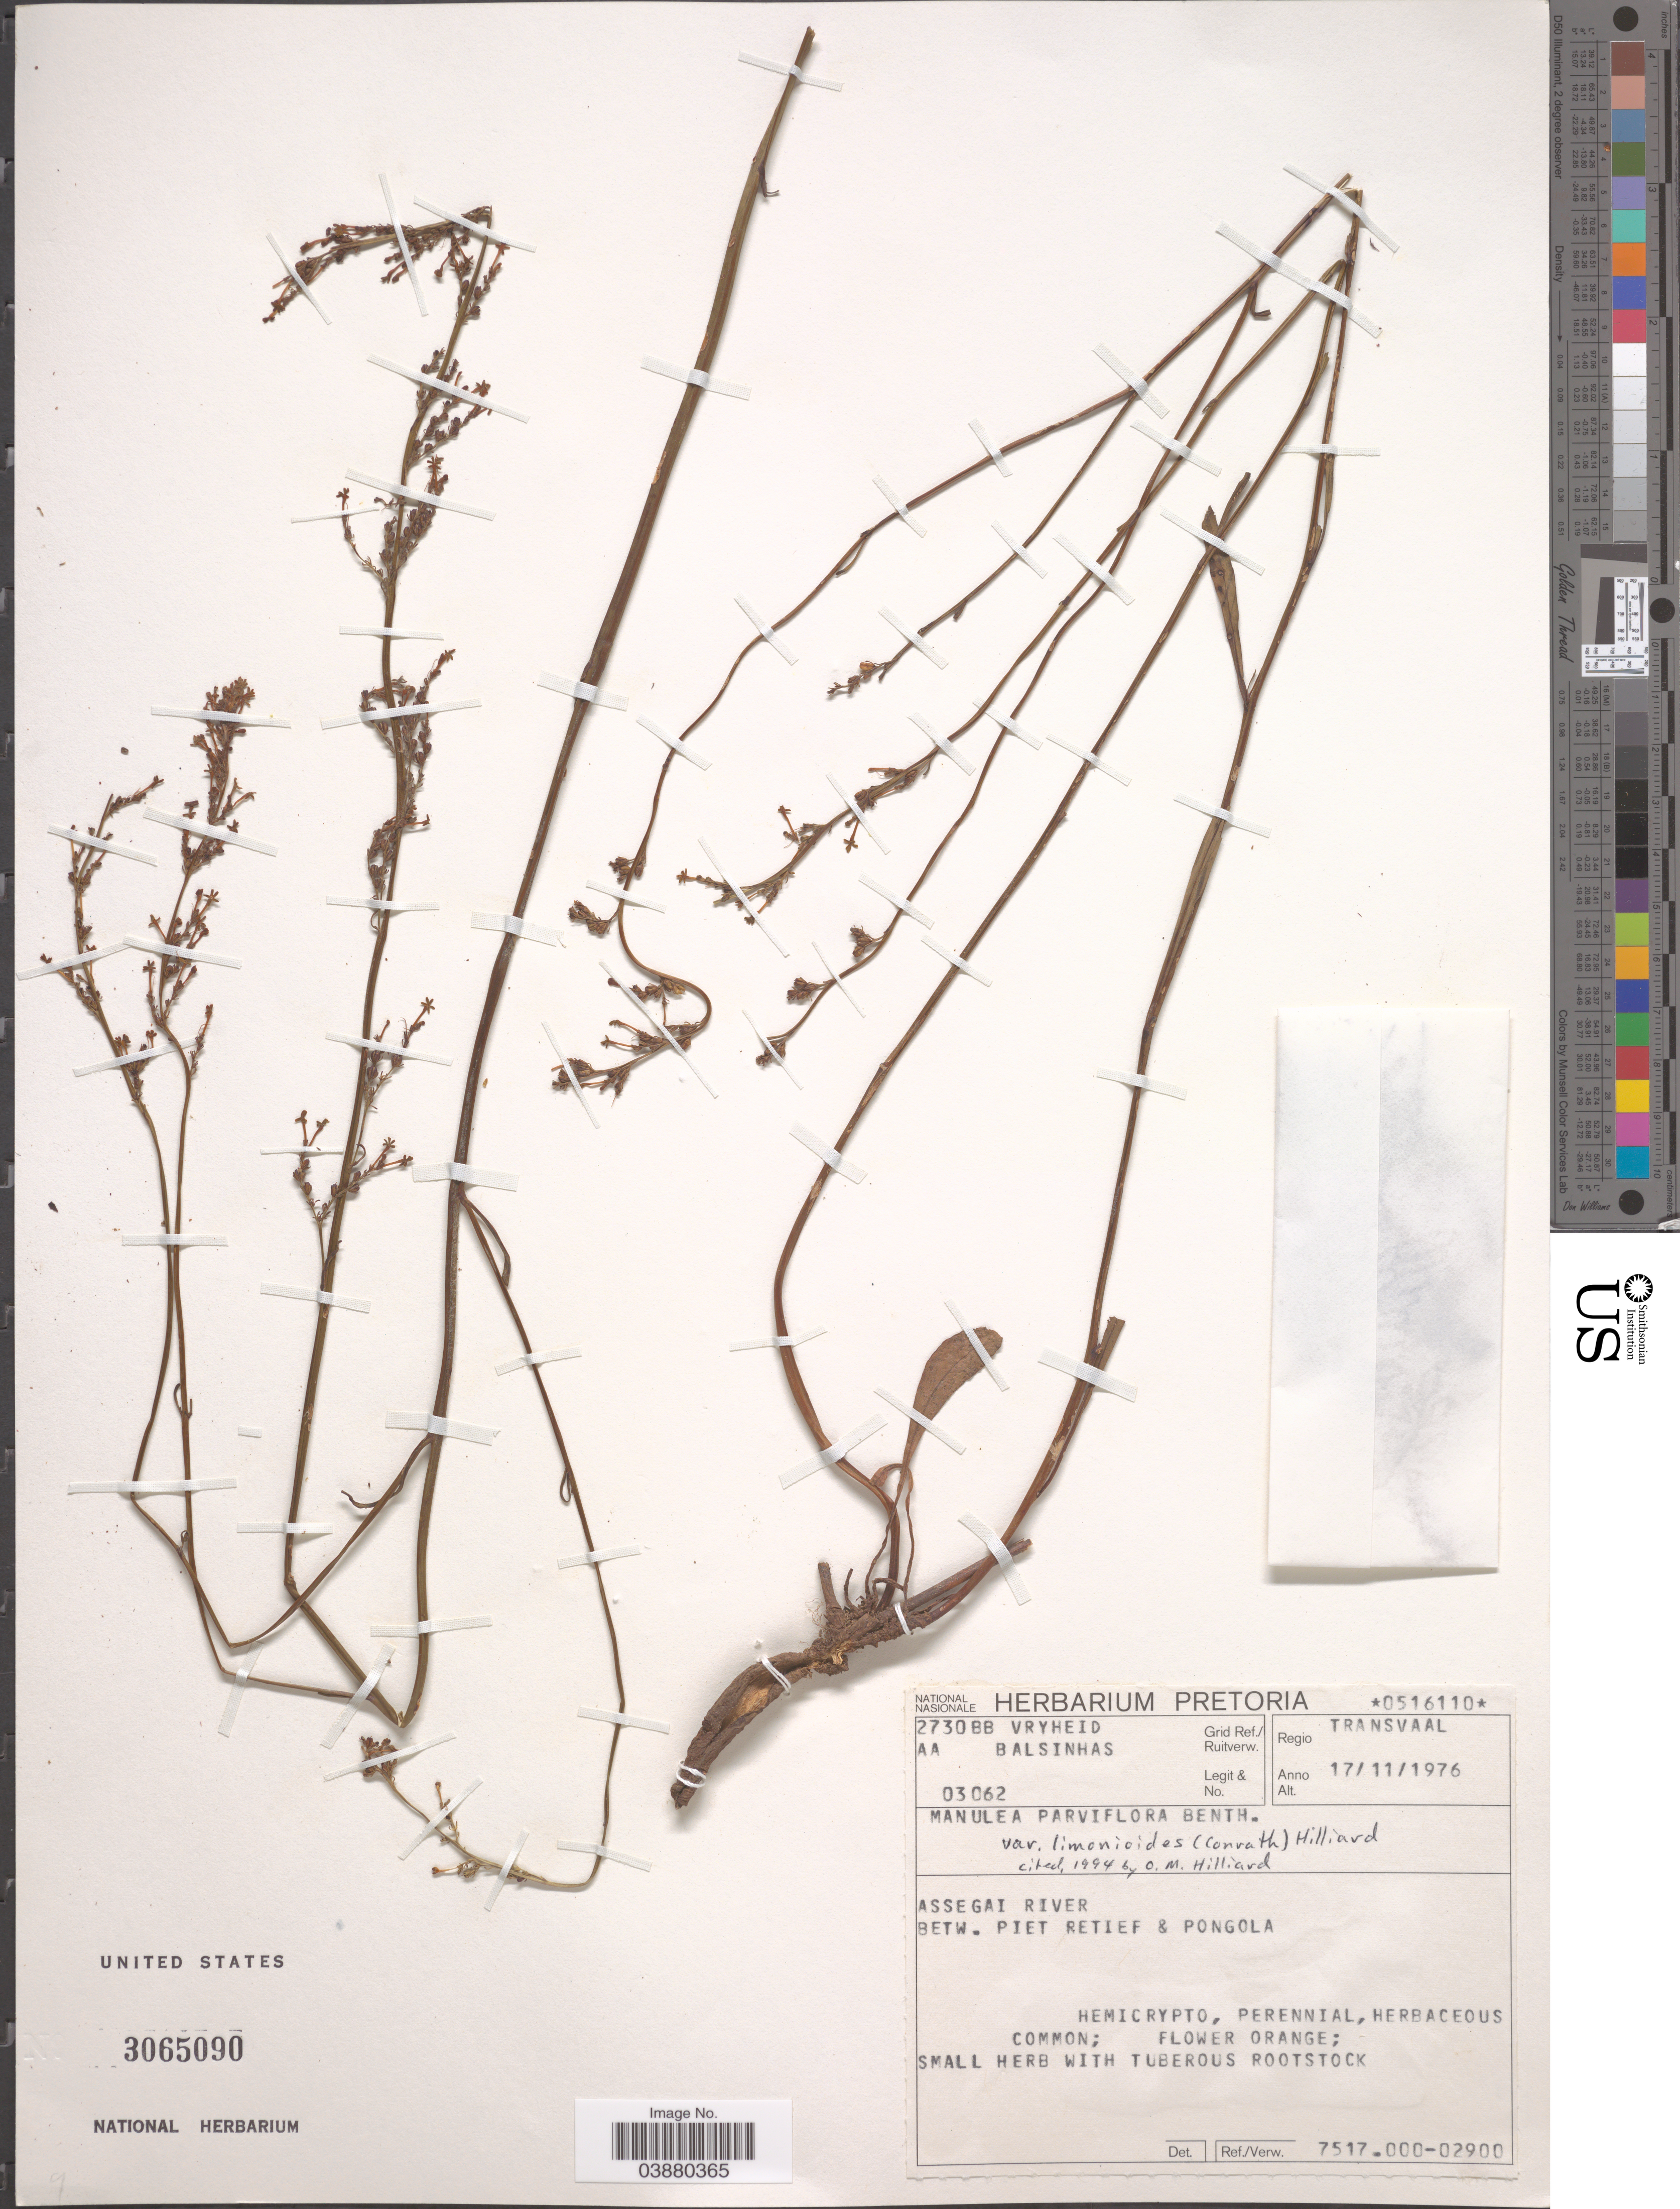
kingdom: Plantae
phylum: Tracheophyta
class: Magnoliopsida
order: Lamiales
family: Scrophulariaceae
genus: Manulea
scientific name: Manulea parviflora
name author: Benth.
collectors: A. A. Balsinhas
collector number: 03062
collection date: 1976-11-17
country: South Africa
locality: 2730BB Vryheid Grid Ref./Ruitverw. Regio Transvaal. Assegai River betw. Piet Retief & Pongola.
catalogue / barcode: US 3065090